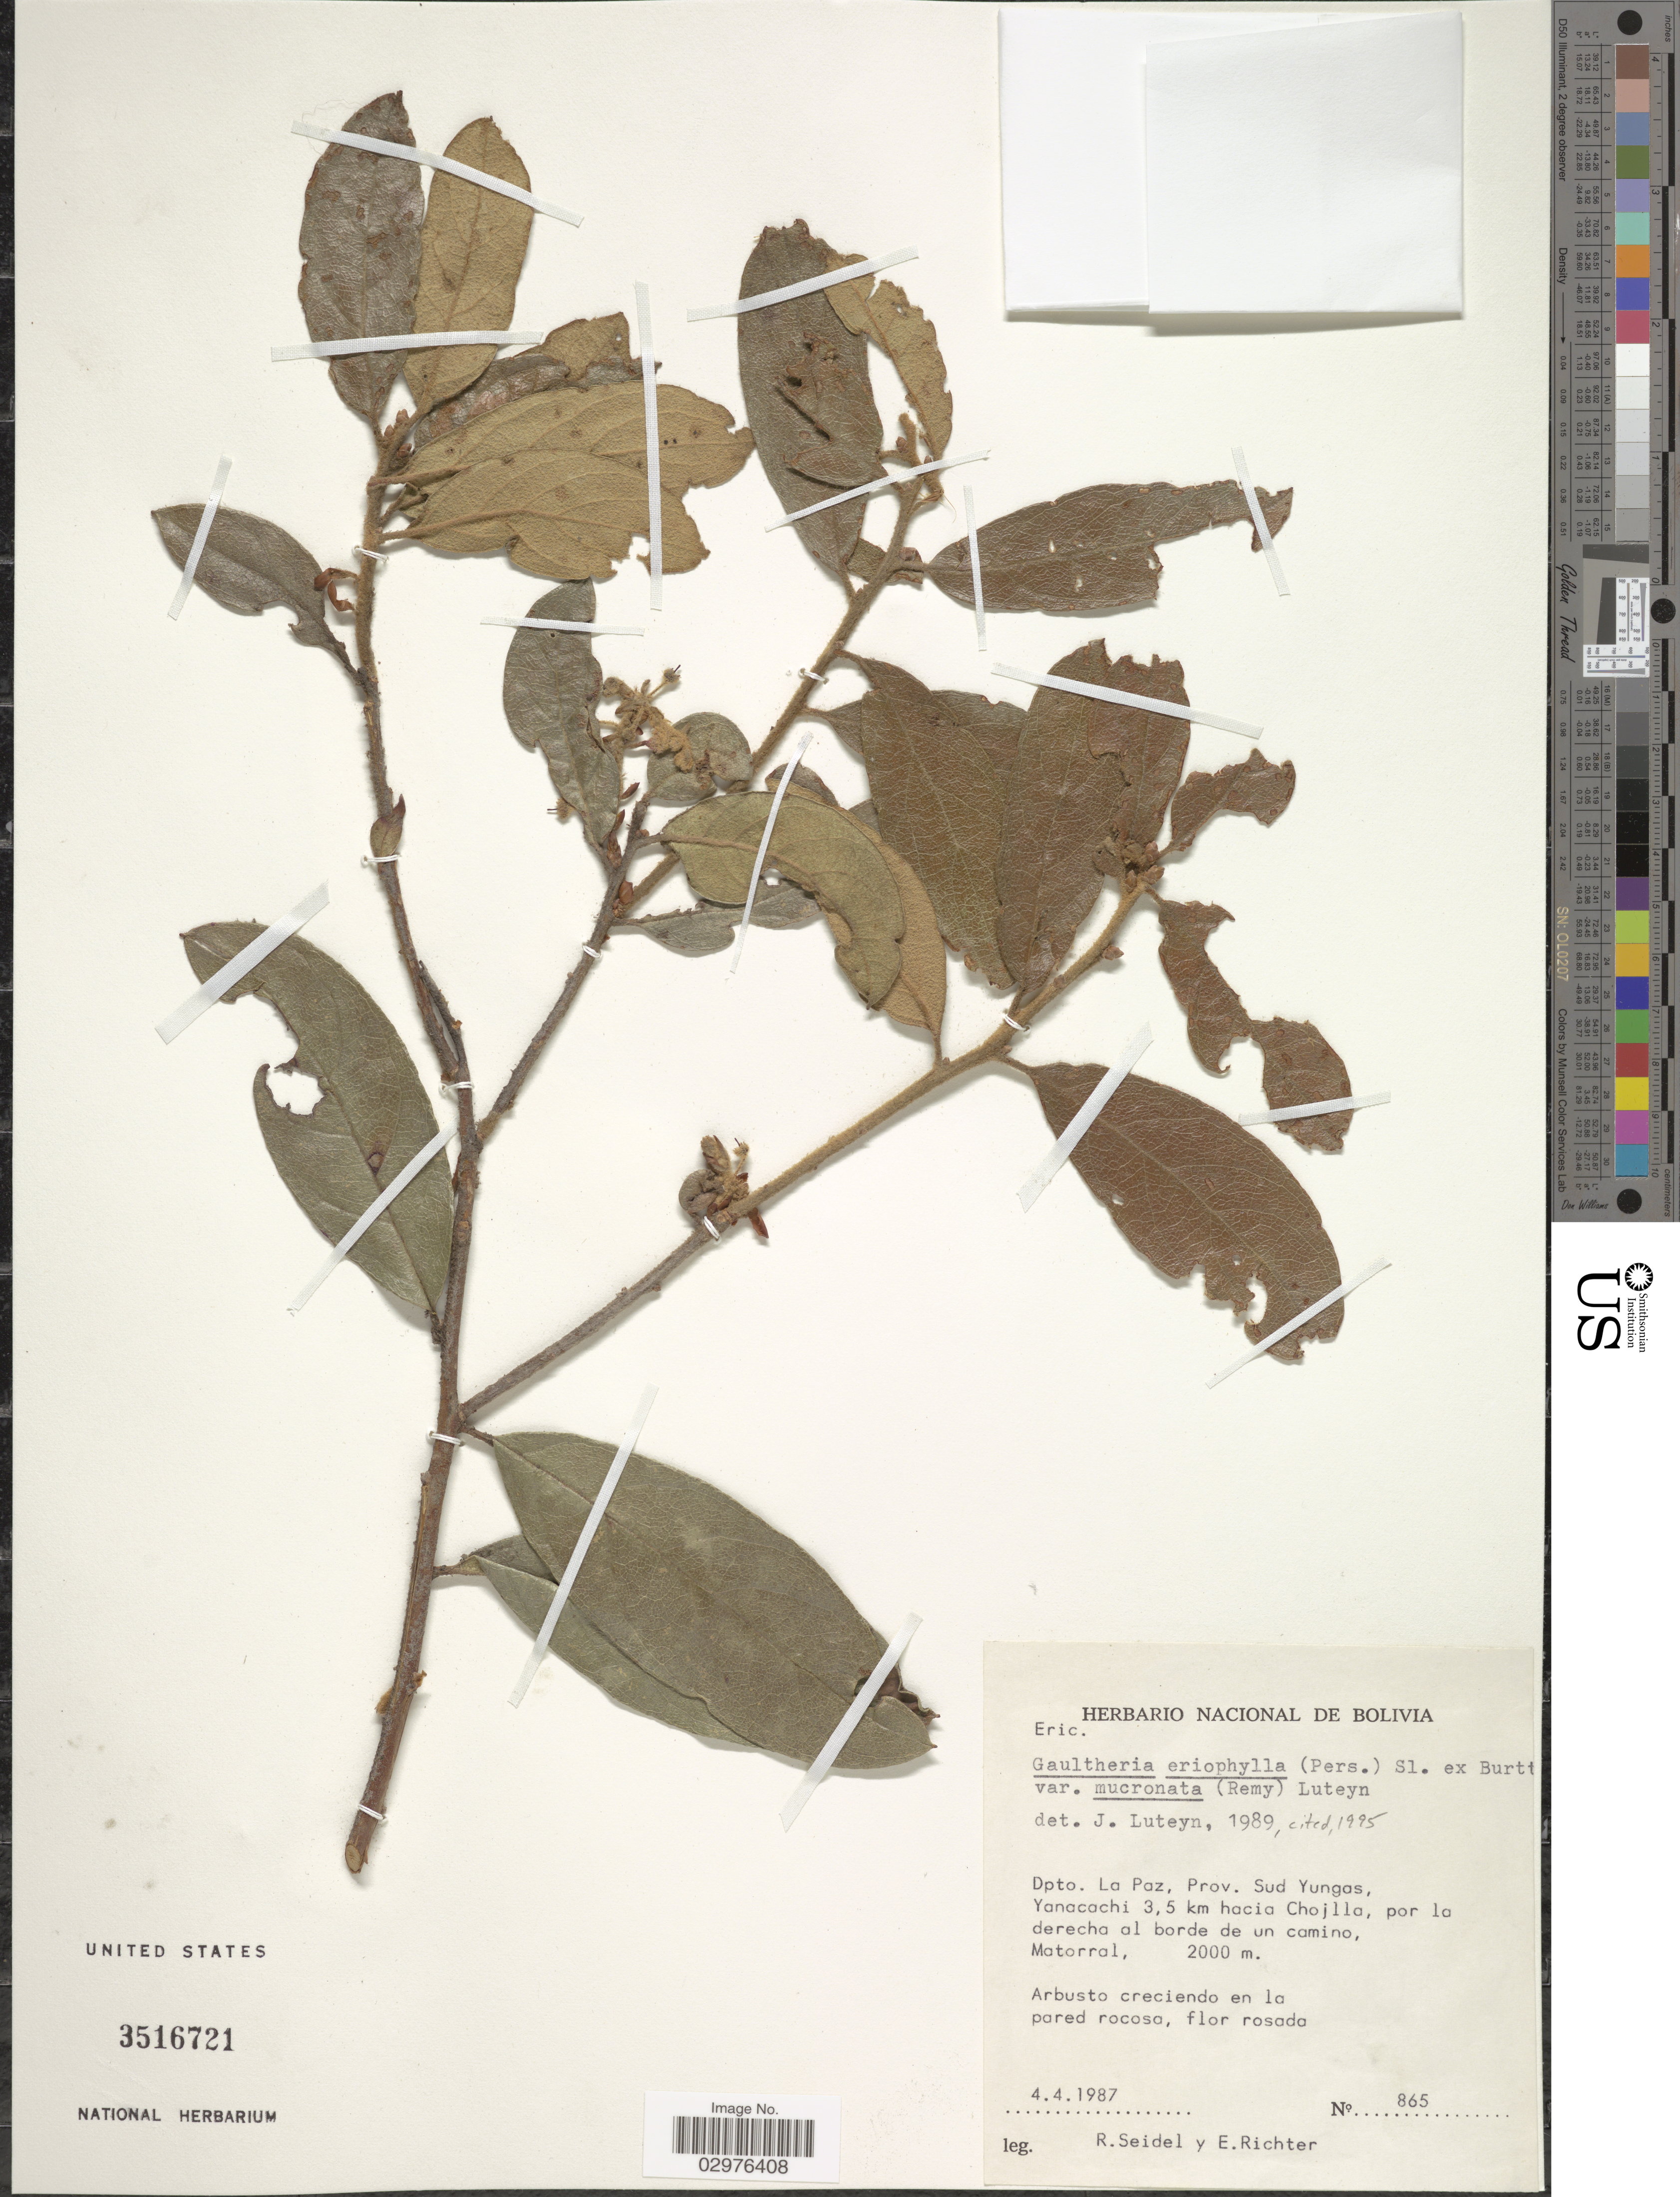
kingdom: Plantae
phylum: Tracheophyta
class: Magnoliopsida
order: Ericales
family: Ericaceae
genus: Gaultheria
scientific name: Gaultheria eriophylla var. mucronata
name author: Luteyn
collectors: R. Seidel & E. Richter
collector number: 865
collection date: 1987-04-04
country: Bolivia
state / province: La Paz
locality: Dpto. La Paz, Prov. Sud Yungas, Yanacachi 3,5 km hacia Chojlla, por la derecha al borde de un camino, Matorral.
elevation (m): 2000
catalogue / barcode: US 3516721